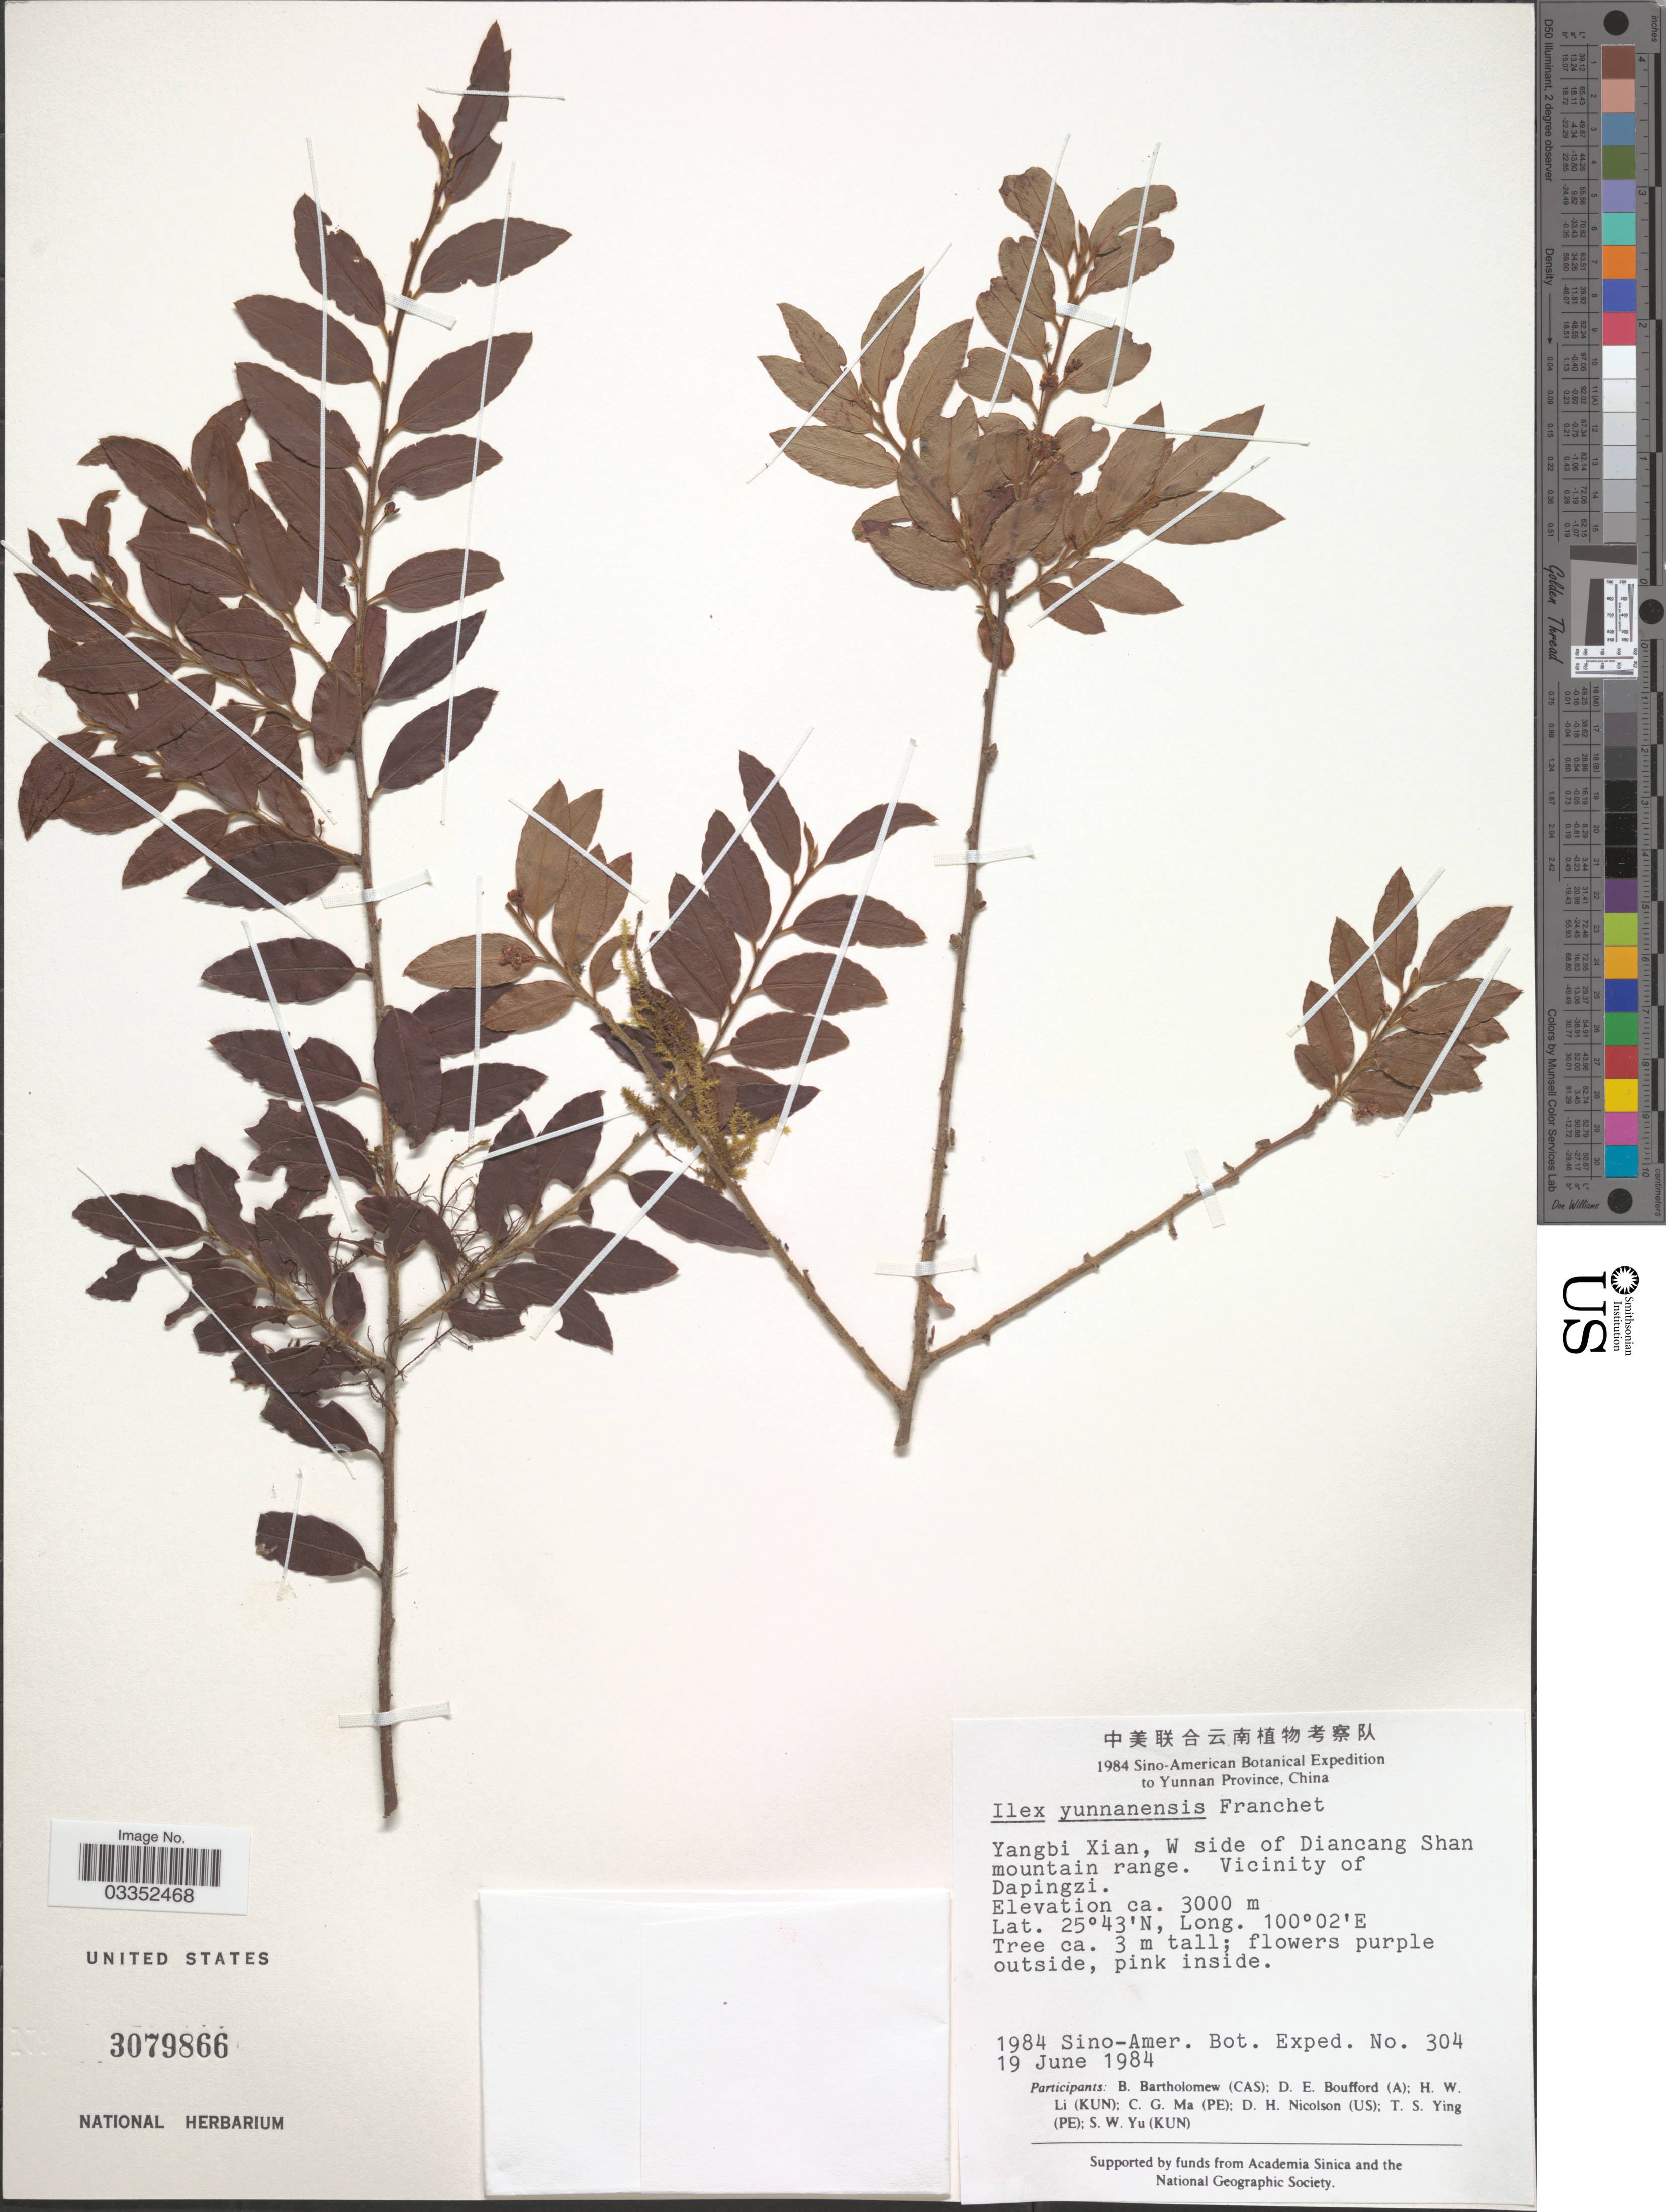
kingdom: Plantae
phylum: Tracheophyta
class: Magnoliopsida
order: Aquifoliales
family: Aquifoliaceae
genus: Ilex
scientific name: Ilex yunnanensis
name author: Franch.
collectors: Sino-Amer. Bot. Exped. 1984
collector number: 304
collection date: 1984-06-19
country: China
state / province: Yunnan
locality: Yangbi Xian, W side of Diancang Shan mountain range. Vicinity of Dapingzi.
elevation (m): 3000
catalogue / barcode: US 3079866